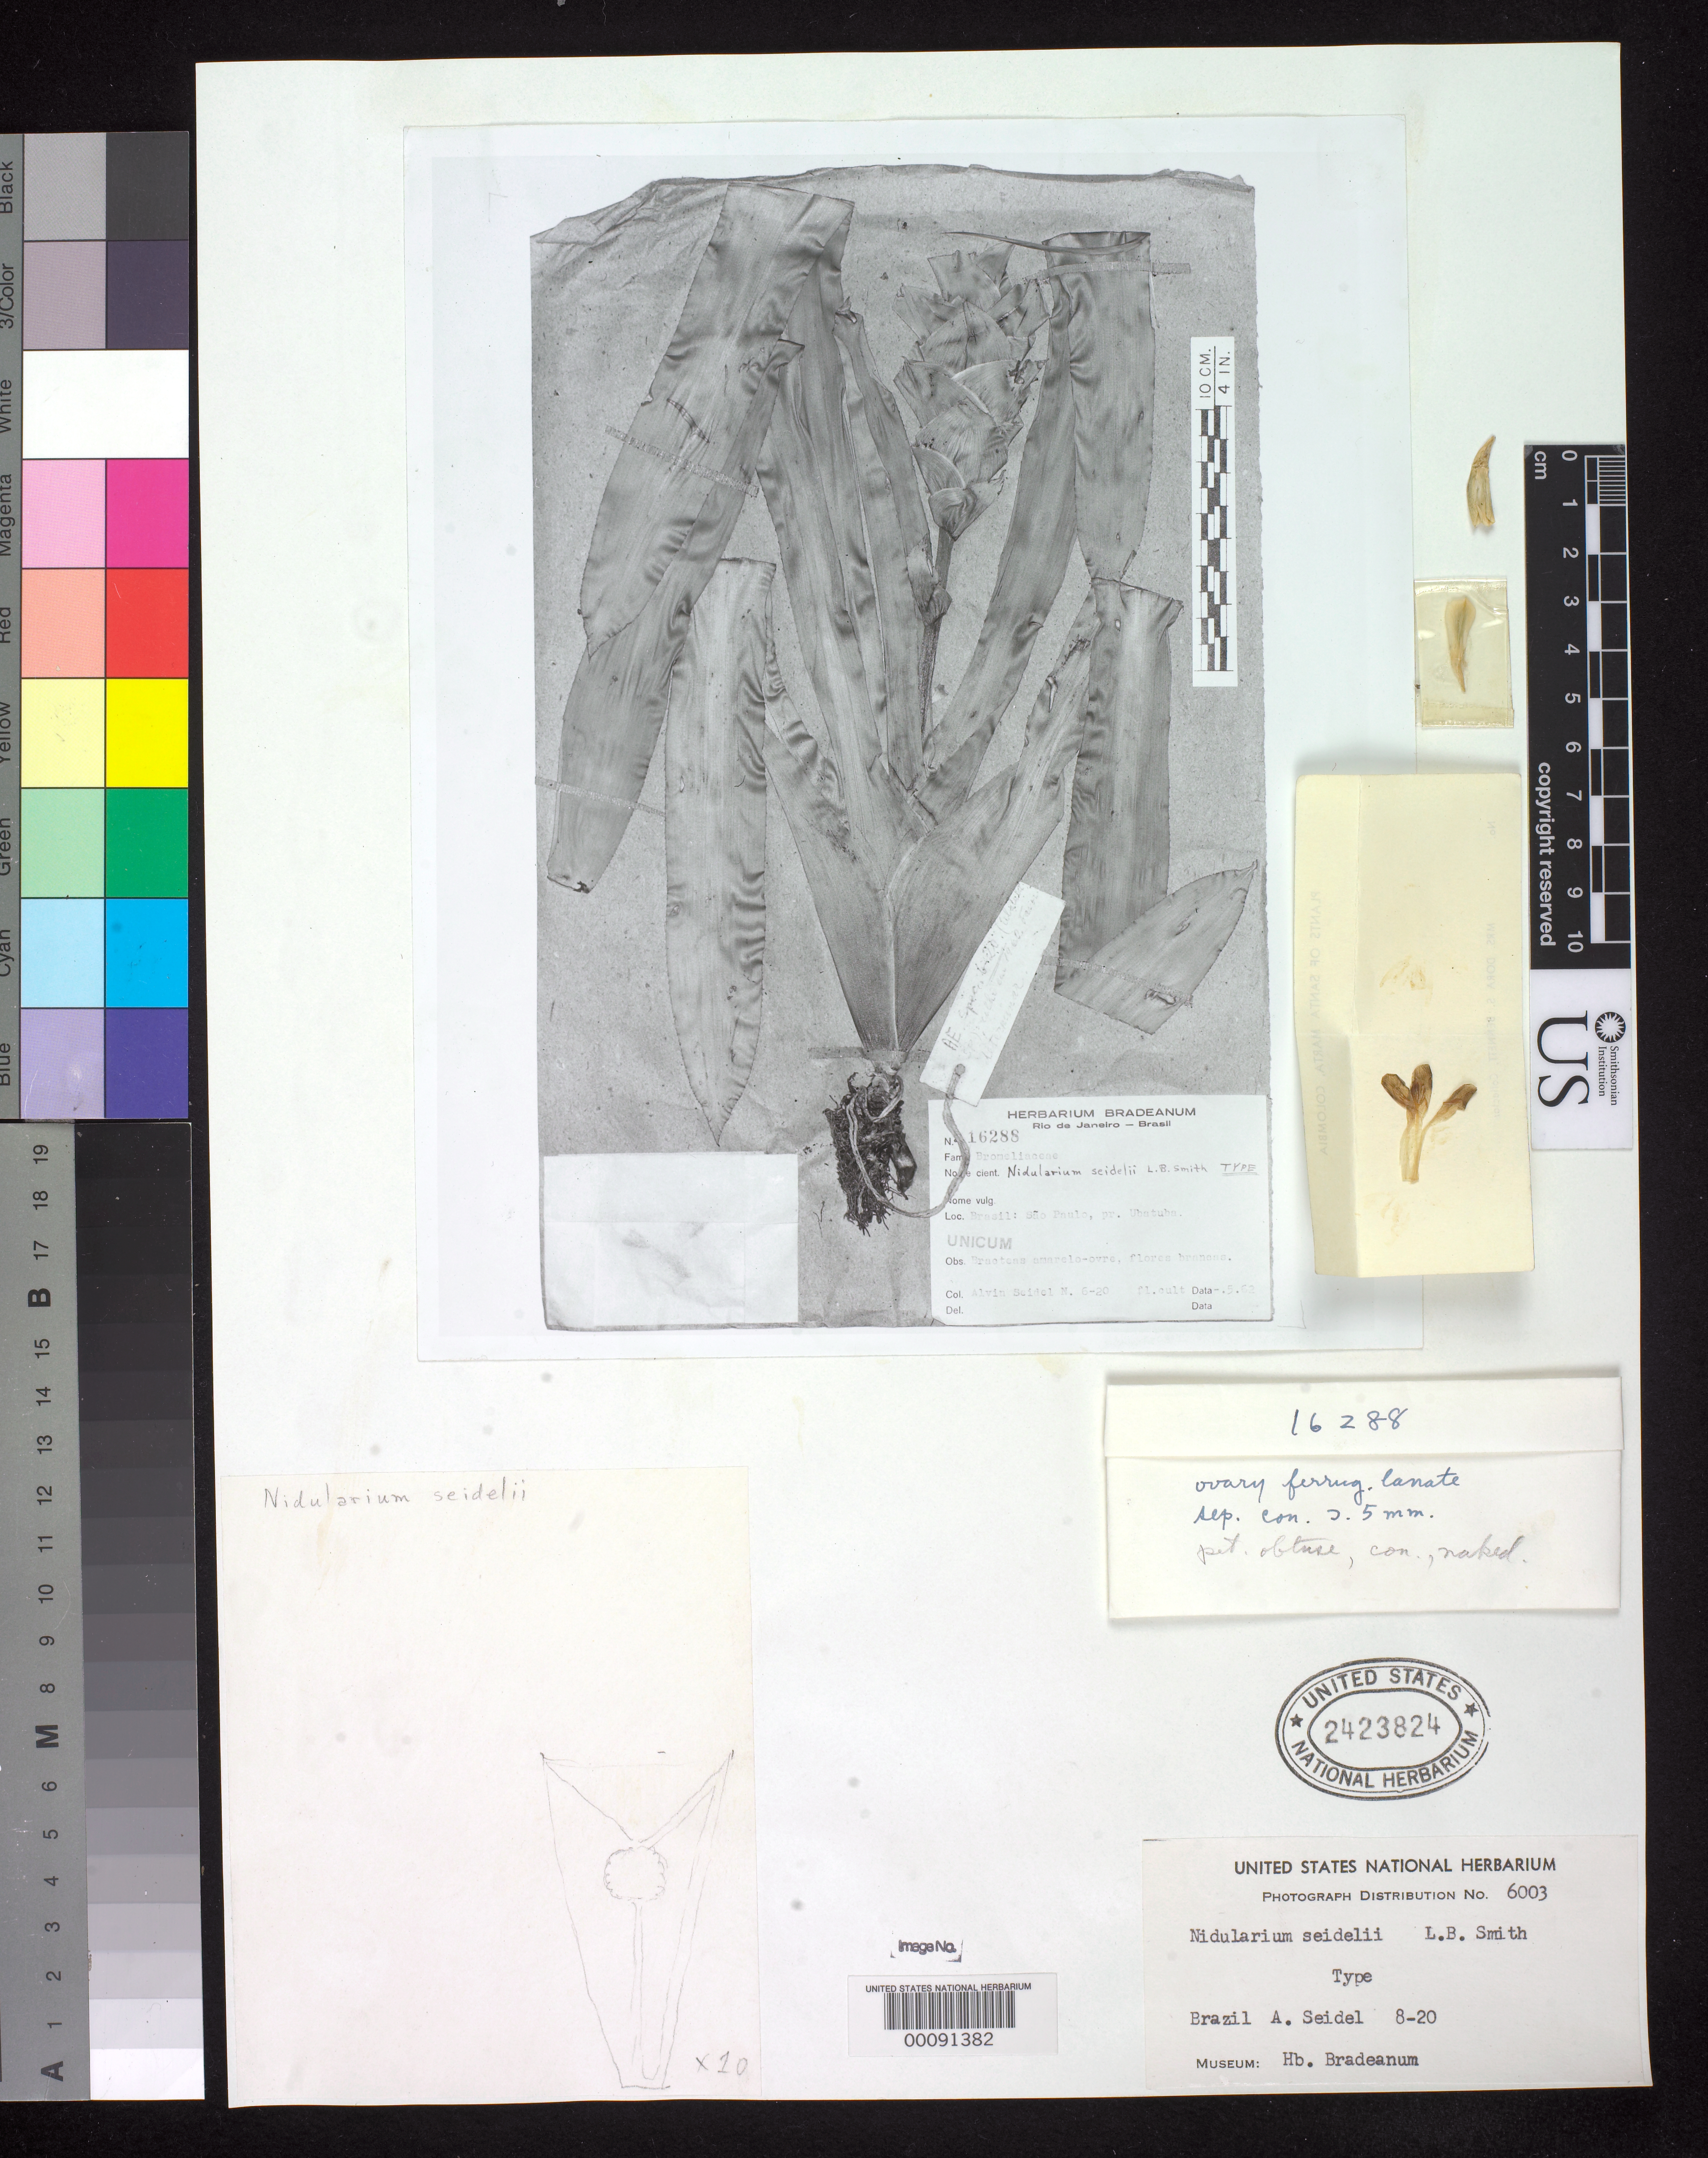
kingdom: Plantae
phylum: Tracheophyta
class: Liliopsida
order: Poales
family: Bromeliaceae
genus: Nidularium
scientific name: Nidularium seidelii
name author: L.B. Sm. & Reitz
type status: Isotype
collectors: A. Seidel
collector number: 8-20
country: Brazil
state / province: São Paulo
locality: Near Ubatuba.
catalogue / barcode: US 2423824